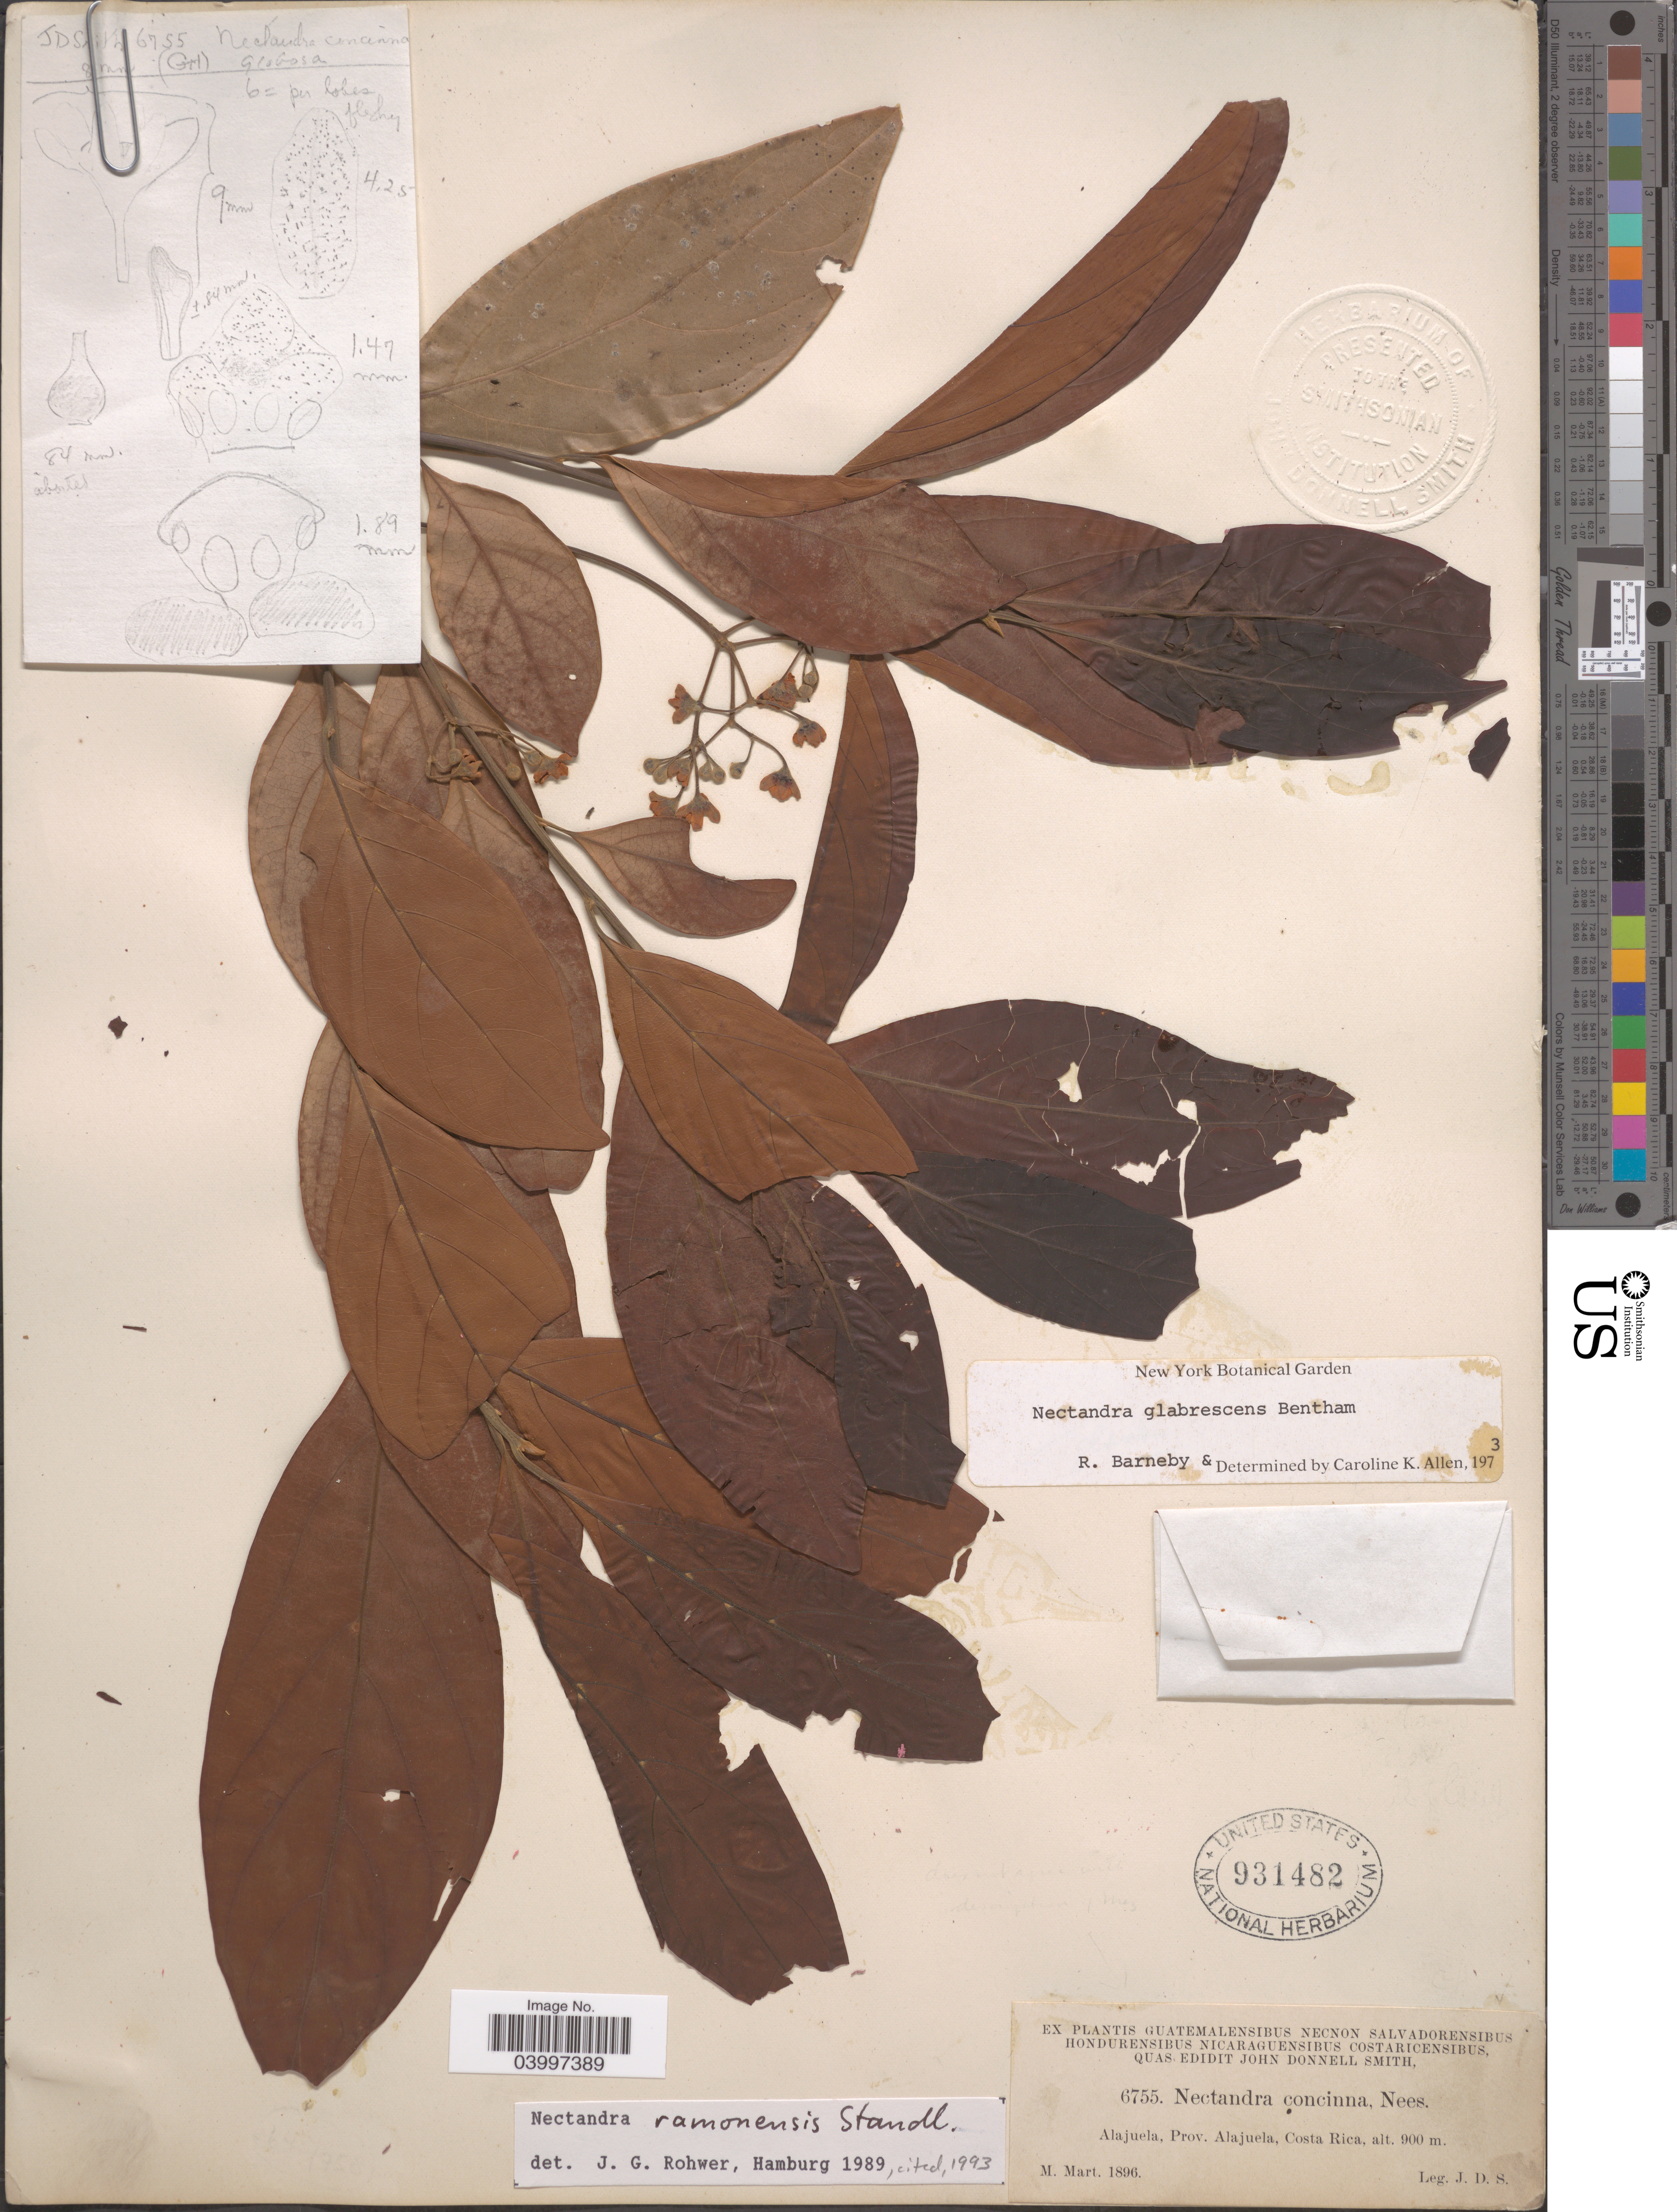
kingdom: Plantae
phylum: Tracheophyta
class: Magnoliopsida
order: Laurales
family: Lauraceae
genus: Nectandra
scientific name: Nectandra ramonensis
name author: Standl.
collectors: J. Donnell Smith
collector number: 6755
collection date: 1896-03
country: Costa Rica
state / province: Alajuela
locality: Alajuela.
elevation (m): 900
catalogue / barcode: US 931482